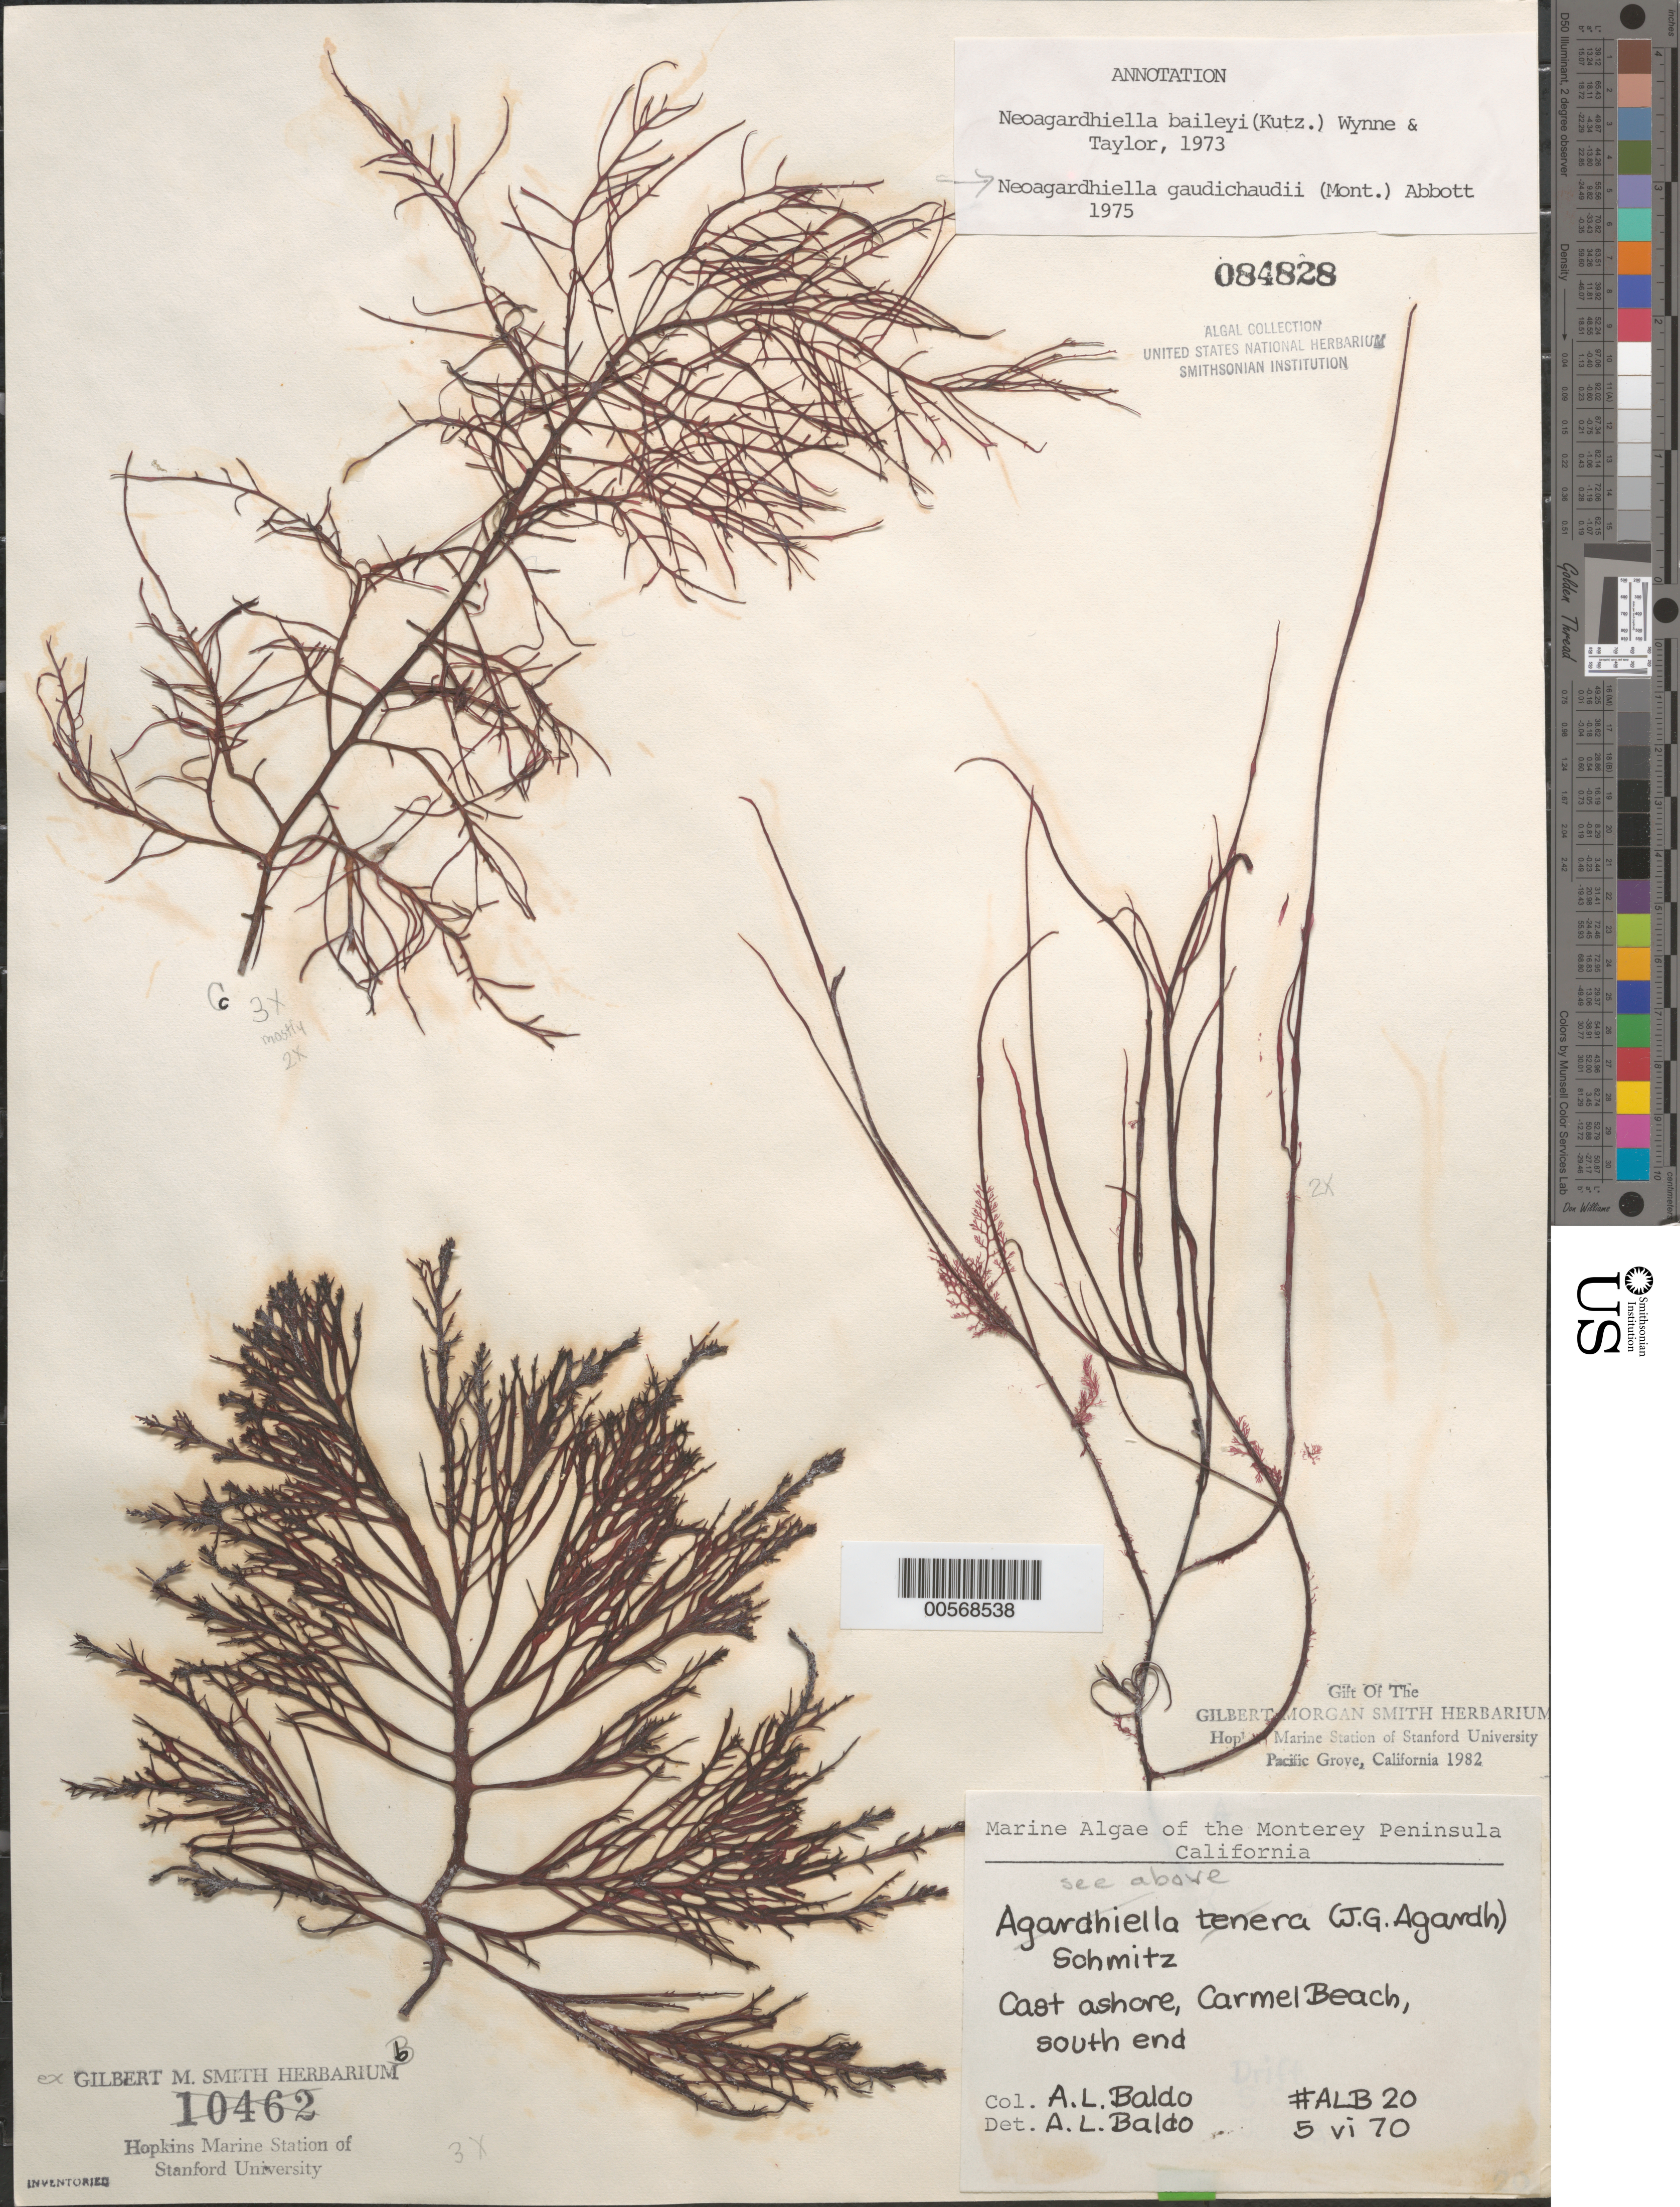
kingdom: Plantae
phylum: Rhodophyta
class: Florideophyceae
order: Gigartinales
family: Solieriaceae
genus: Sarcodiotheca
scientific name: Sarcodiotheca gaudichaudii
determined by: Algae name updating Project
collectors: A. Baldo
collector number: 20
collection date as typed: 05 Jun 1970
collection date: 1970-06-05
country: United States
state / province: California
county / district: Monterey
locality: Carmel Beach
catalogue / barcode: US 84828